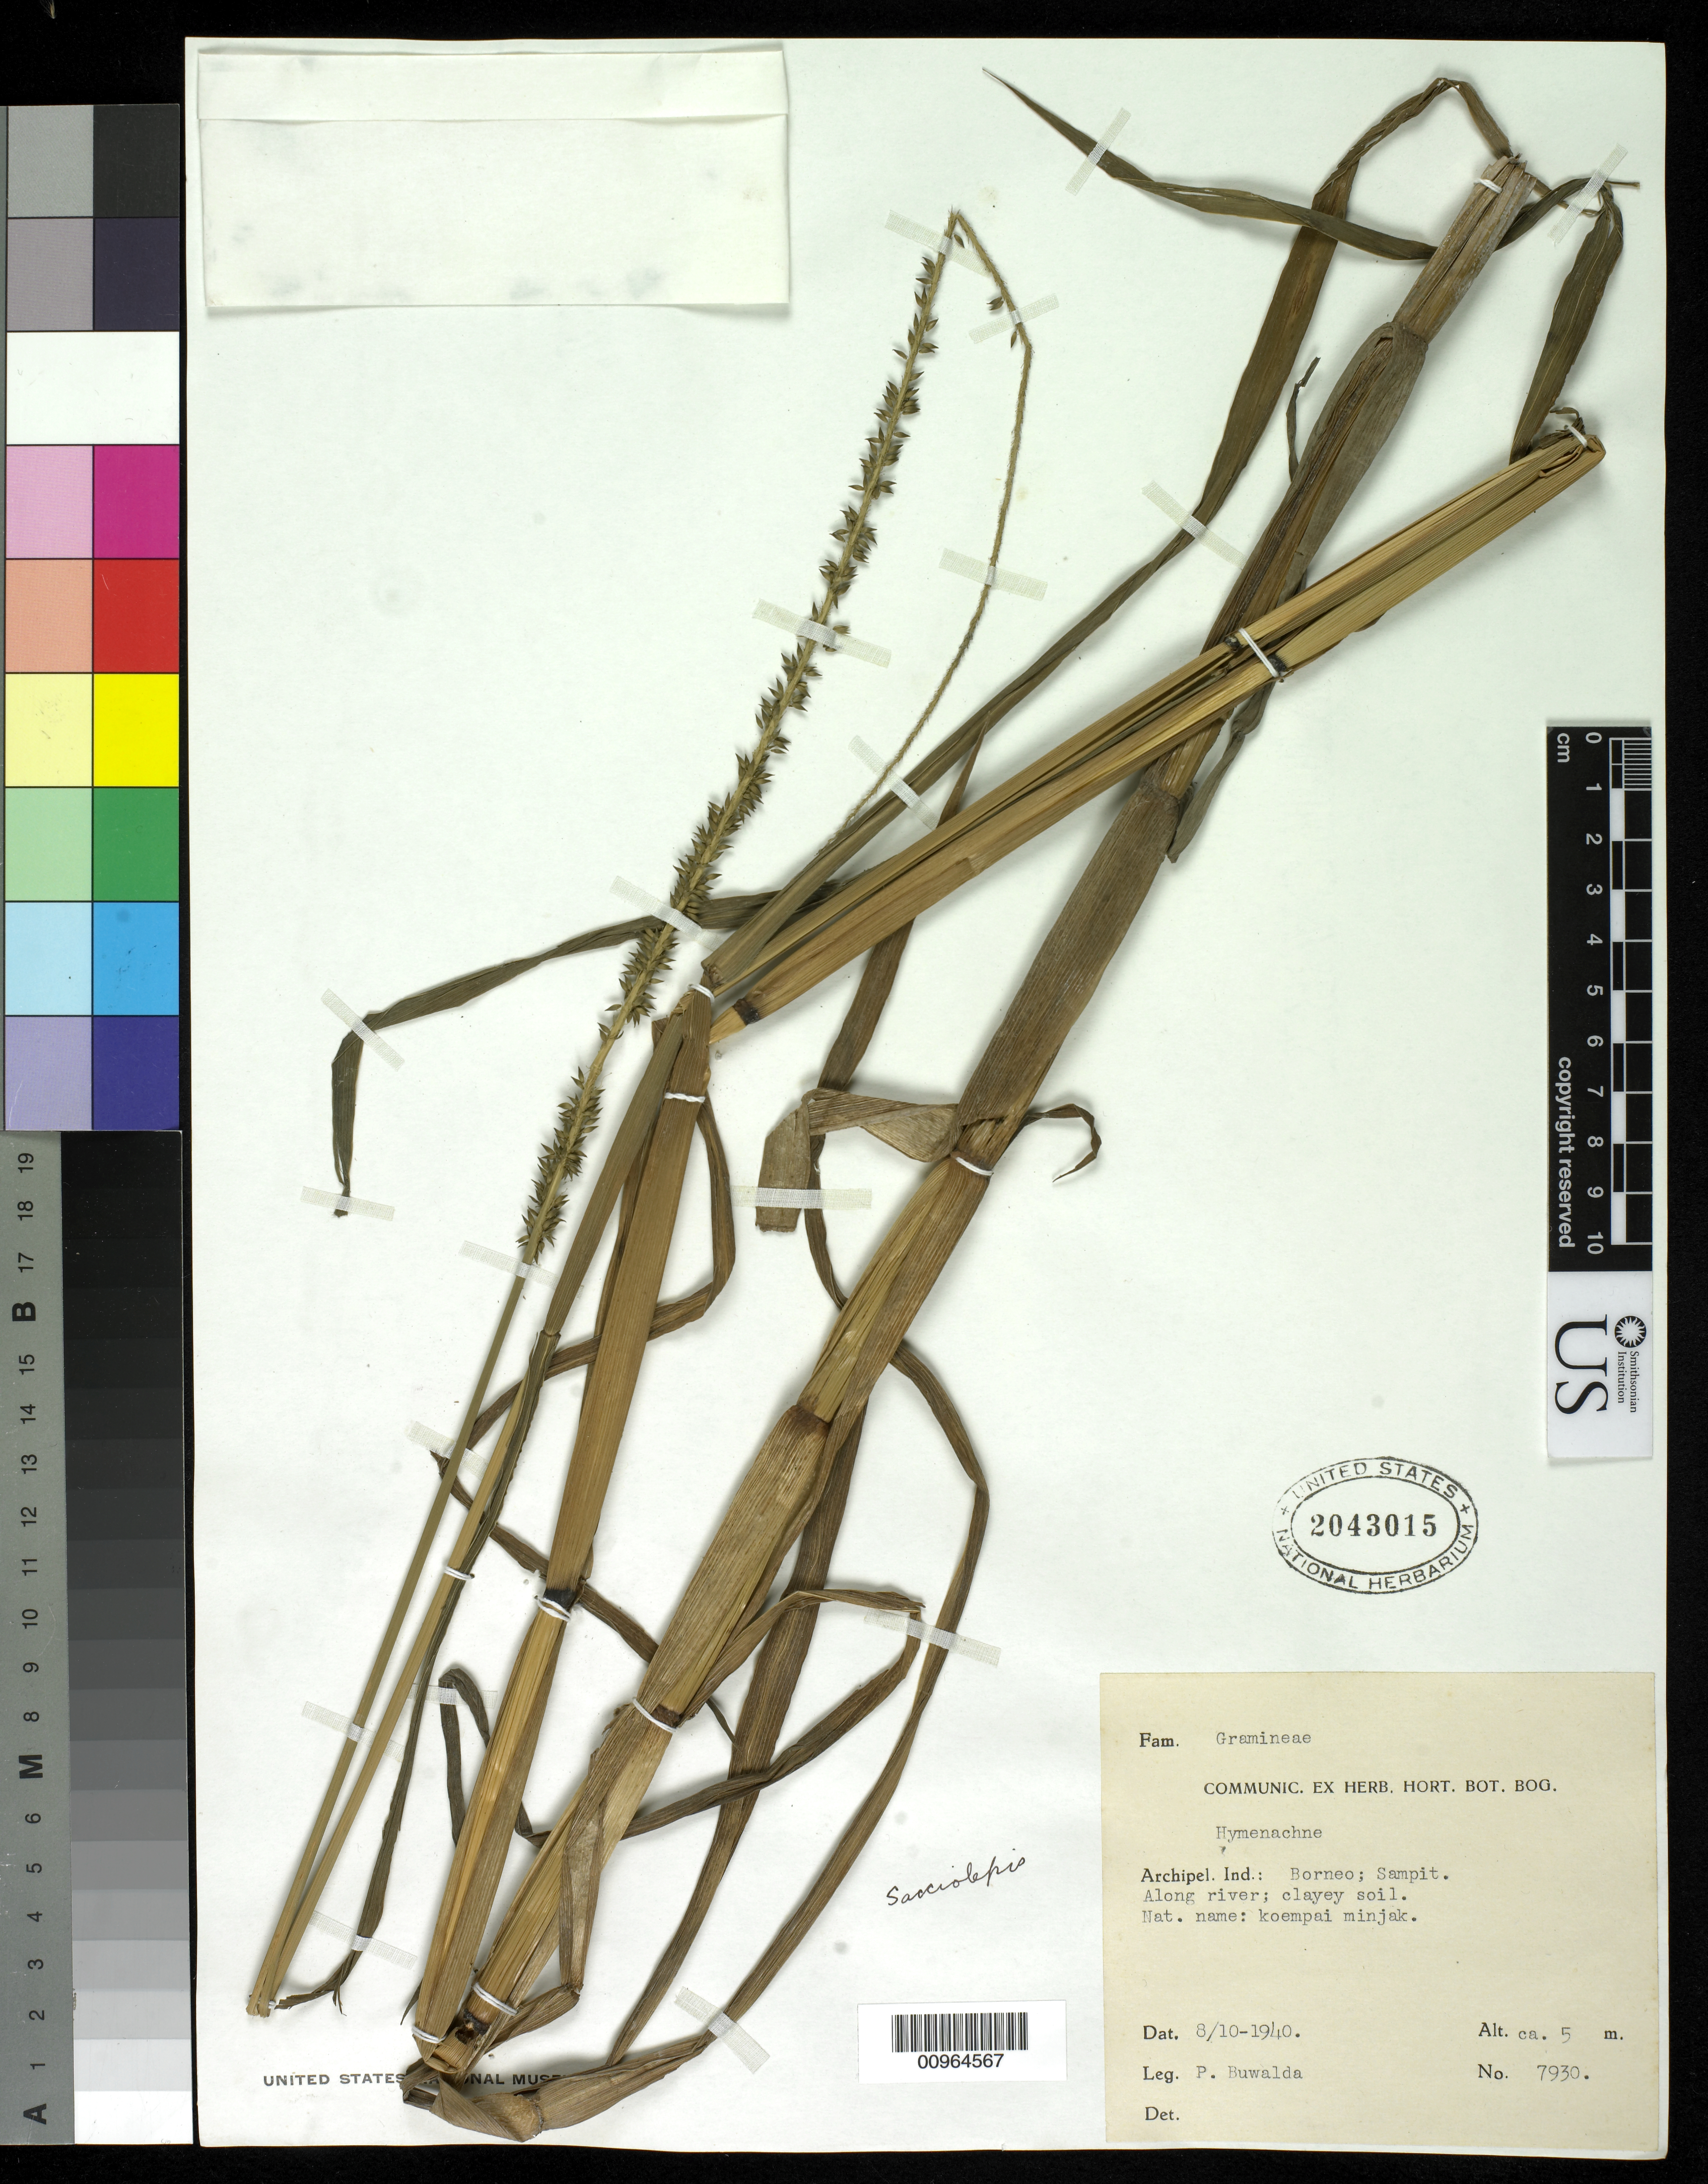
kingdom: Plantae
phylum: Tracheophyta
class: Liliopsida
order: Poales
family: Poaceae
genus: Sacciolepis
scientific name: Sacciolepis sp.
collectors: P. Buwalda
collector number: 7930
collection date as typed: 10 Aug 1940 or 08 Oct 1940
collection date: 1940-08-10 or 1940-10-08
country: Indonesia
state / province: Kalimantan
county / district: Kalimantan Tengah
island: Borneo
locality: Sampit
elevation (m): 5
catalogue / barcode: US 2043015